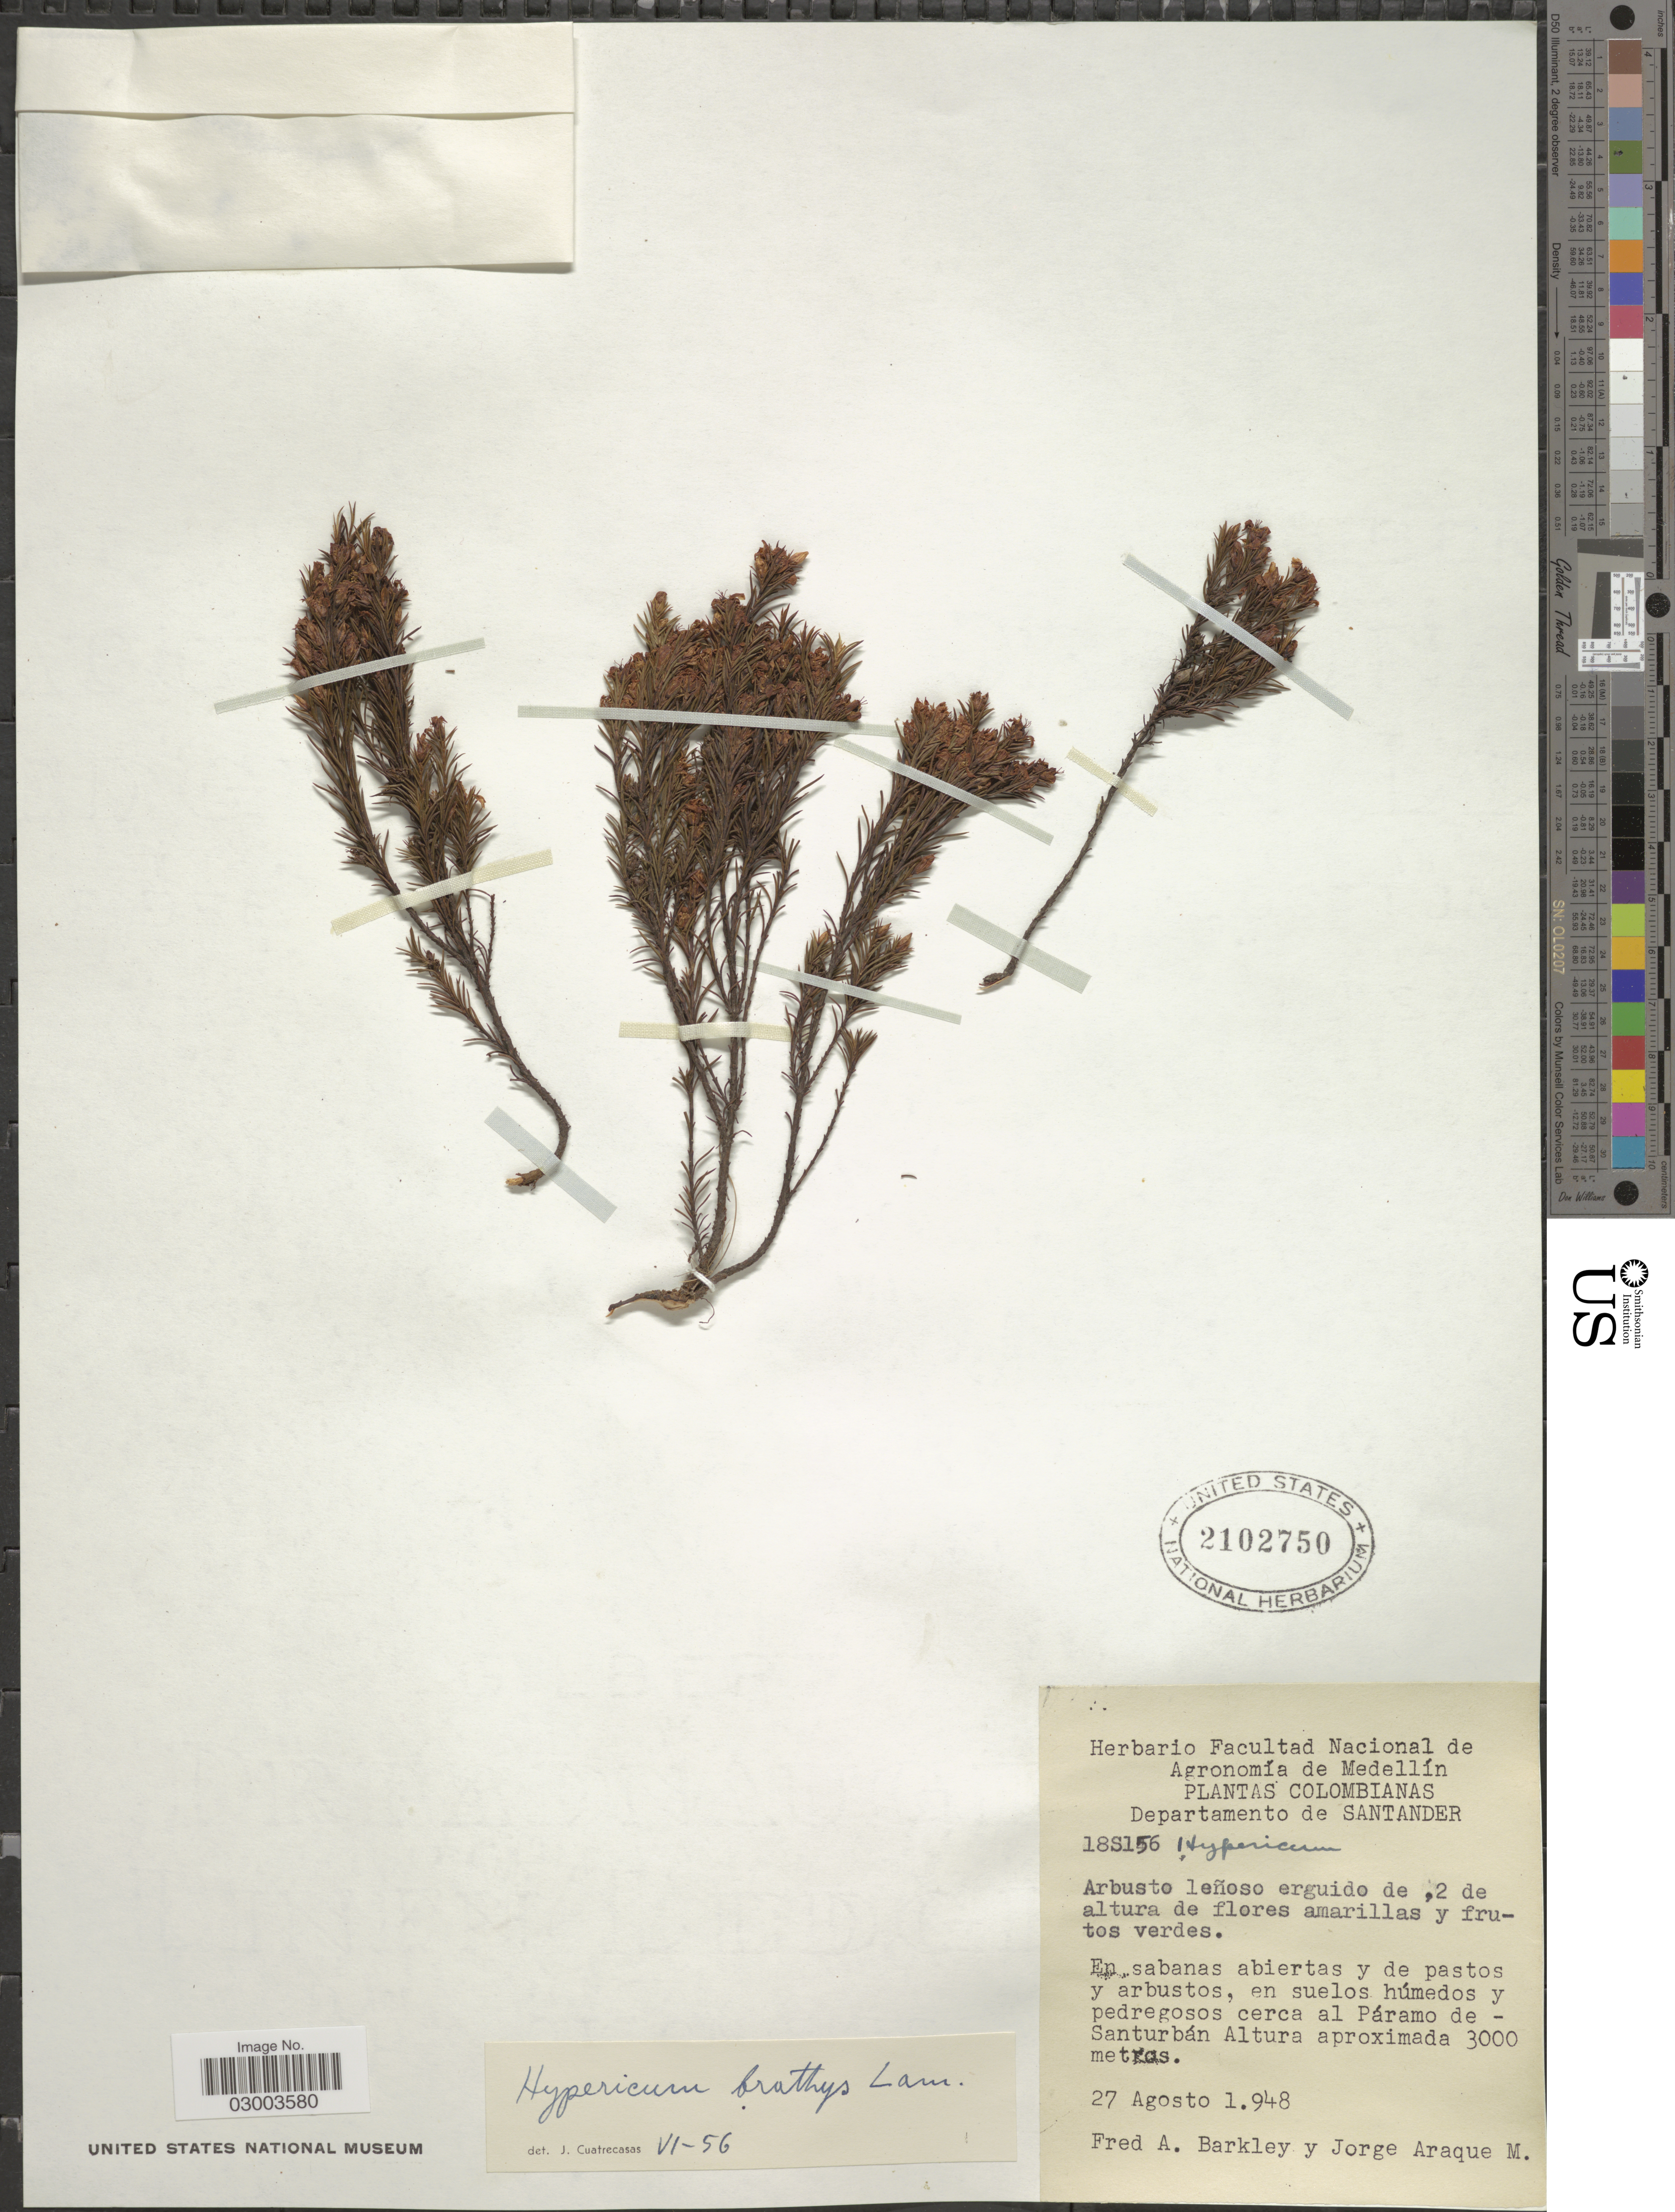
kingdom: Plantae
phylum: Tracheophyta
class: Magnoliopsida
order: Malpighiales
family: Hypericaceae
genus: Hypericum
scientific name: Hypericum juniperinum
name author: Kunth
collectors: F. A. Barkley & J. Araque Molina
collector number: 18S156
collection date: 1948-08-27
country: Colombia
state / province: Santander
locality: Departamento de Santander. En suelos húmedos y pedregosos cerca al Páramo de - Santurbán.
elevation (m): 3000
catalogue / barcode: US 2102750